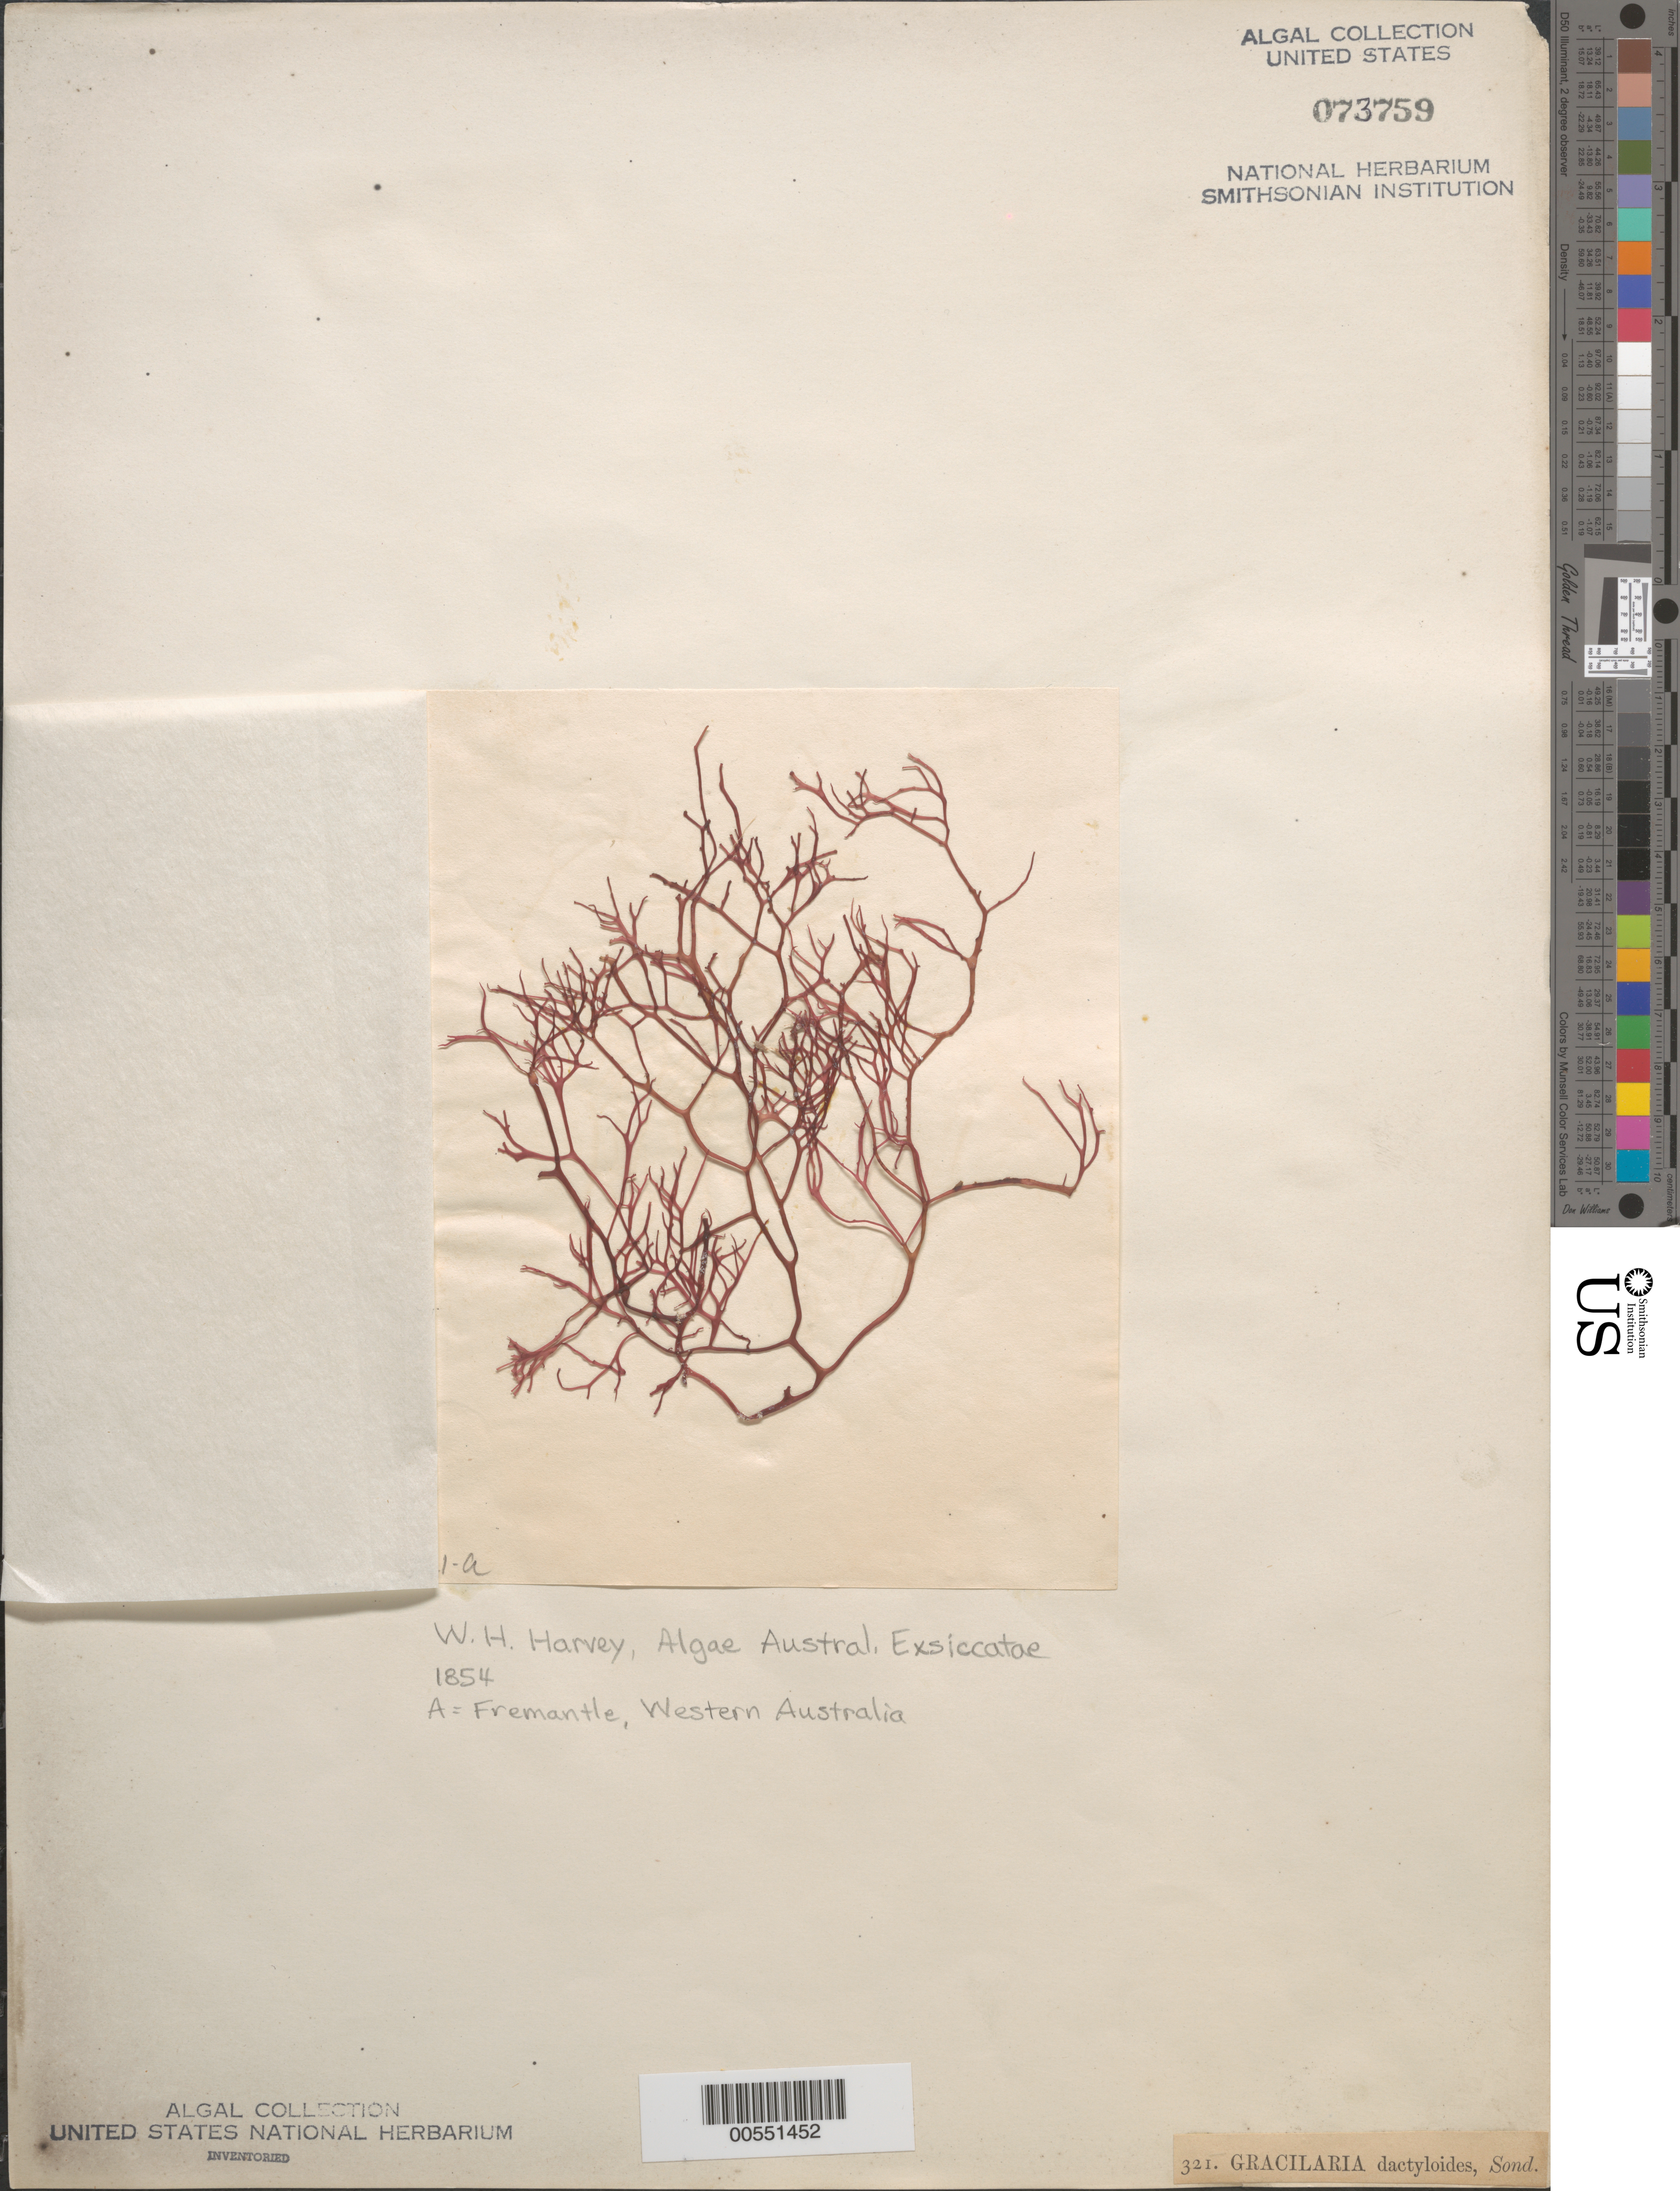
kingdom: Plantae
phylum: Rhodophyta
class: Florideophyceae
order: Rhodymeniales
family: Hymenocladiaceae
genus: Hymenocladia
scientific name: Hymenocladia dactyloides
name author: (Sonder) J. Agardh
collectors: W. Harvey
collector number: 321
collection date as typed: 1854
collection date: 1854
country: Australia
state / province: Western Australia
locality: Fremantle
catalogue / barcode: US 73759